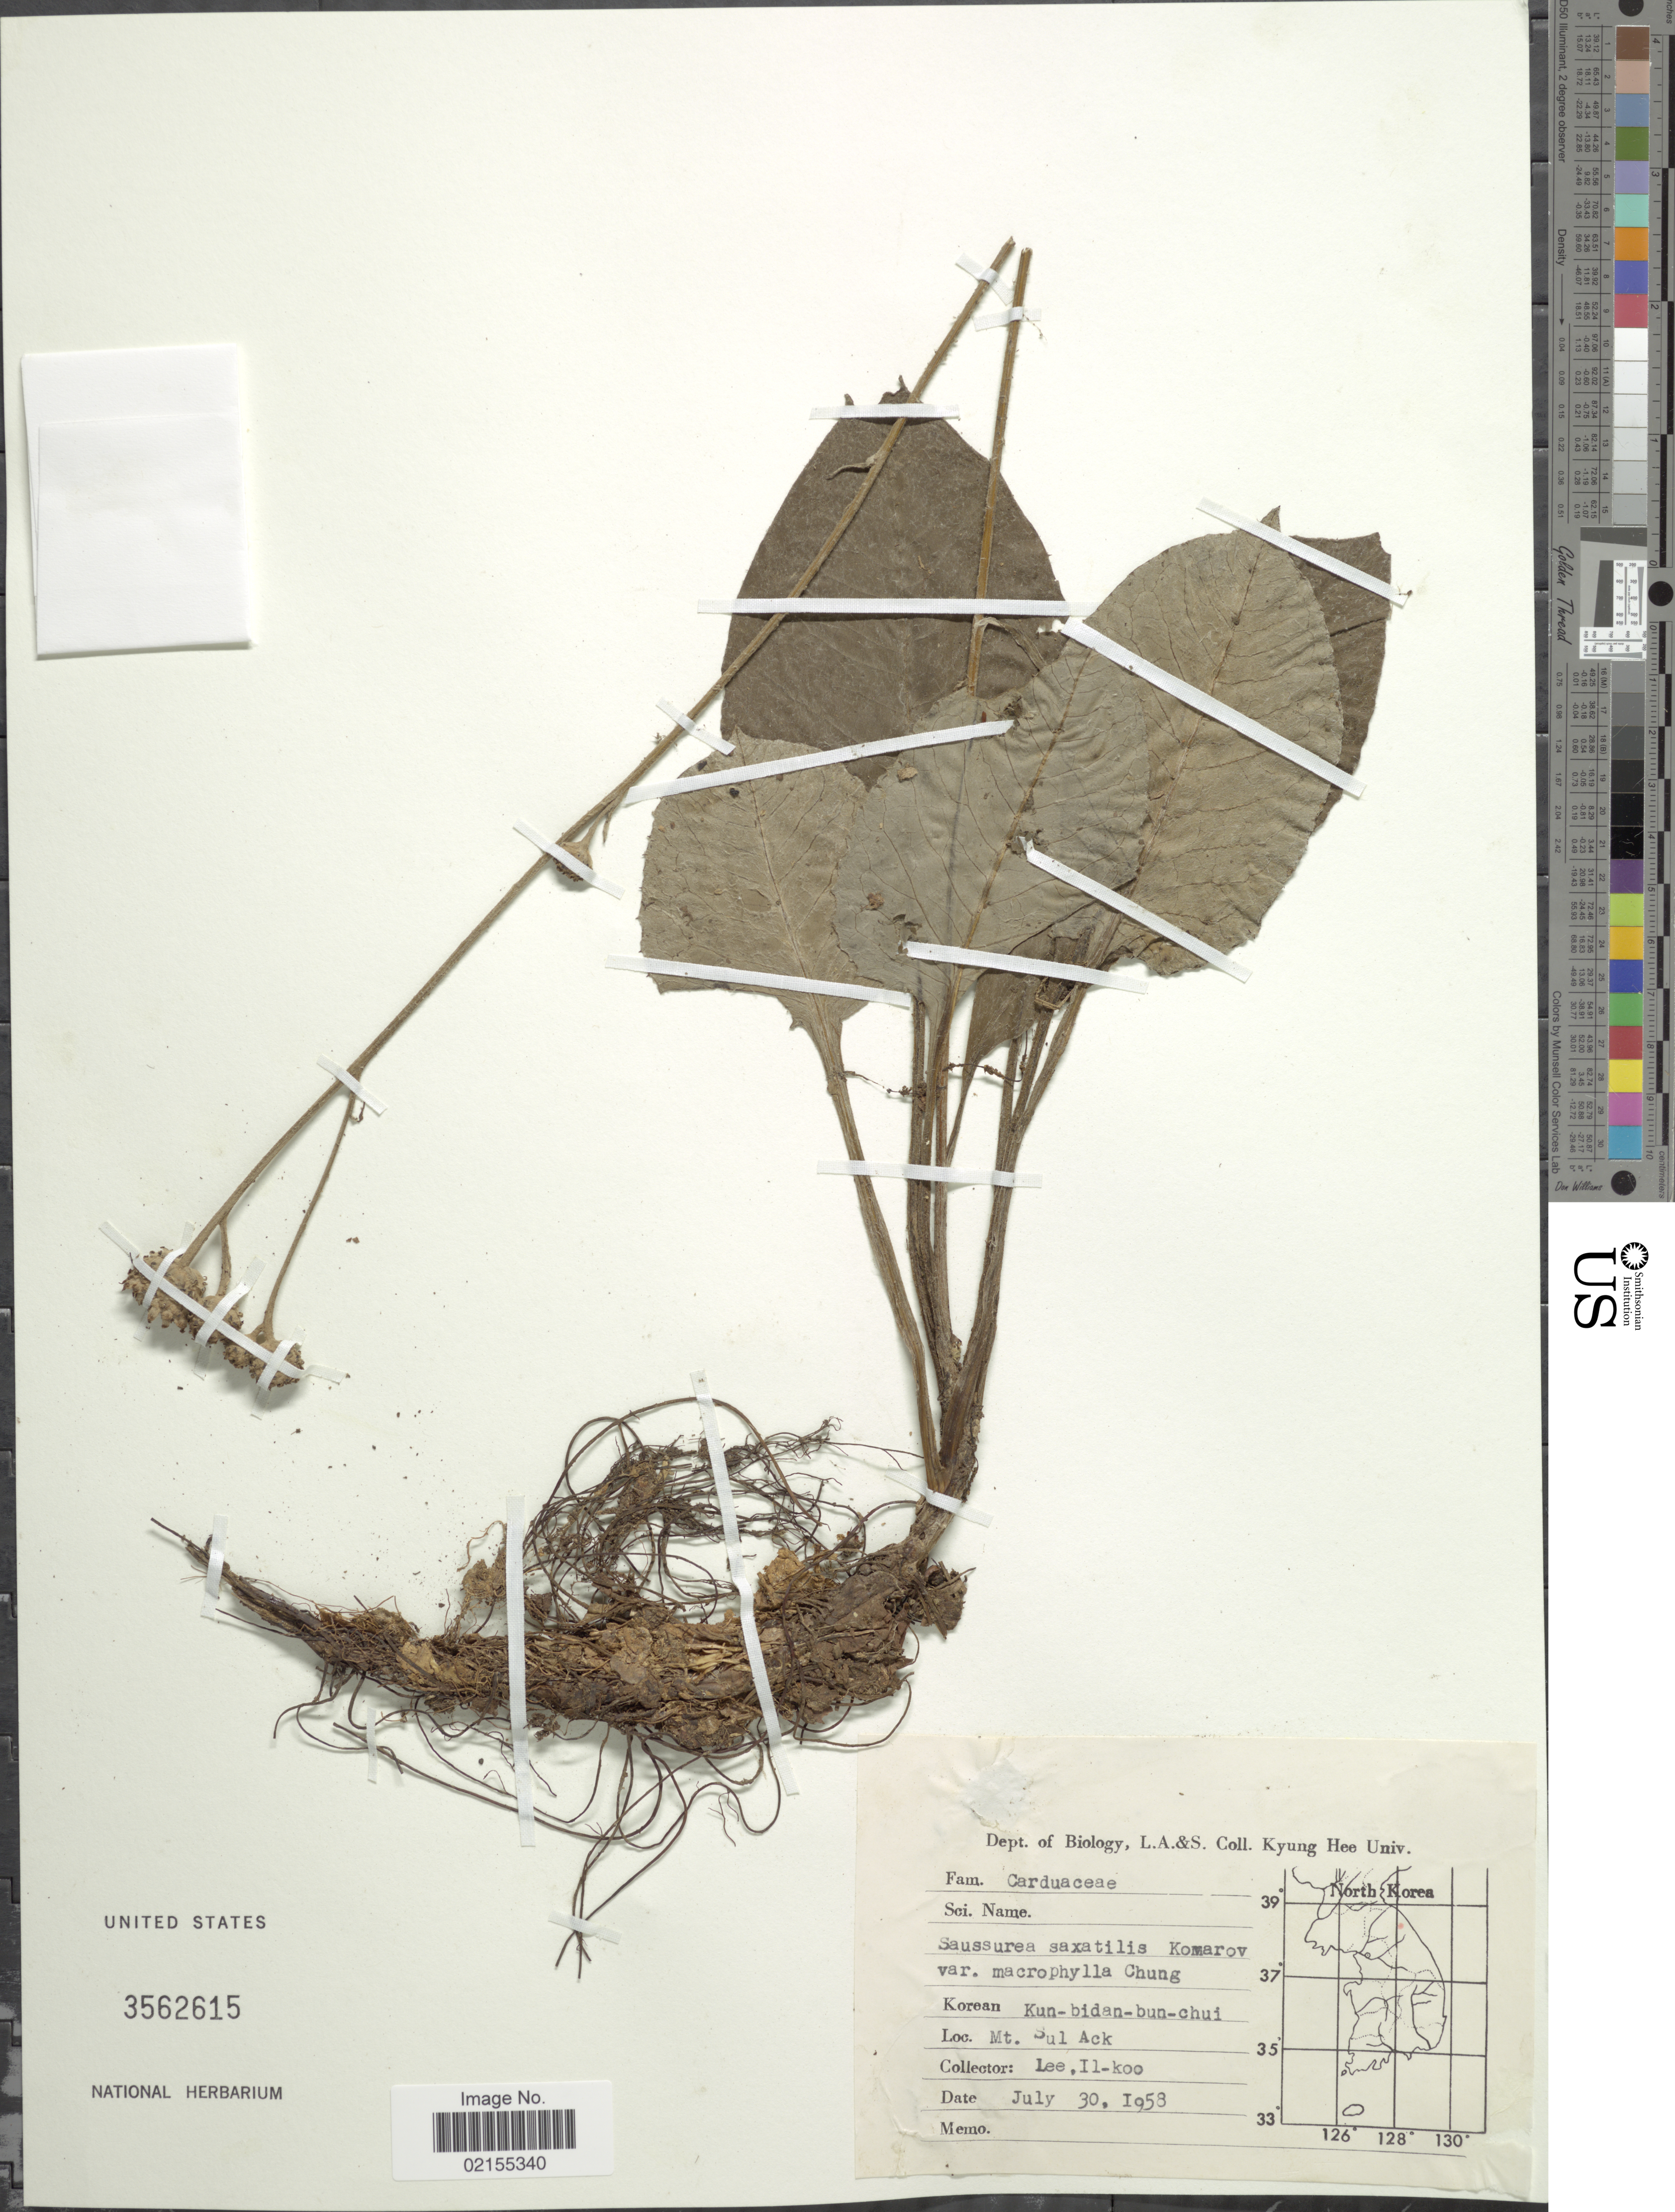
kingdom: Plantae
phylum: Tracheophyta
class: Magnoliopsida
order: Asterales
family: Asteraceae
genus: Saussurea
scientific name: Saussurea saxatilis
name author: Kom.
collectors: Il-Ko Lee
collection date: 1958-07-30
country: South Korea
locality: Mt. Sul Ack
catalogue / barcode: US 3562615